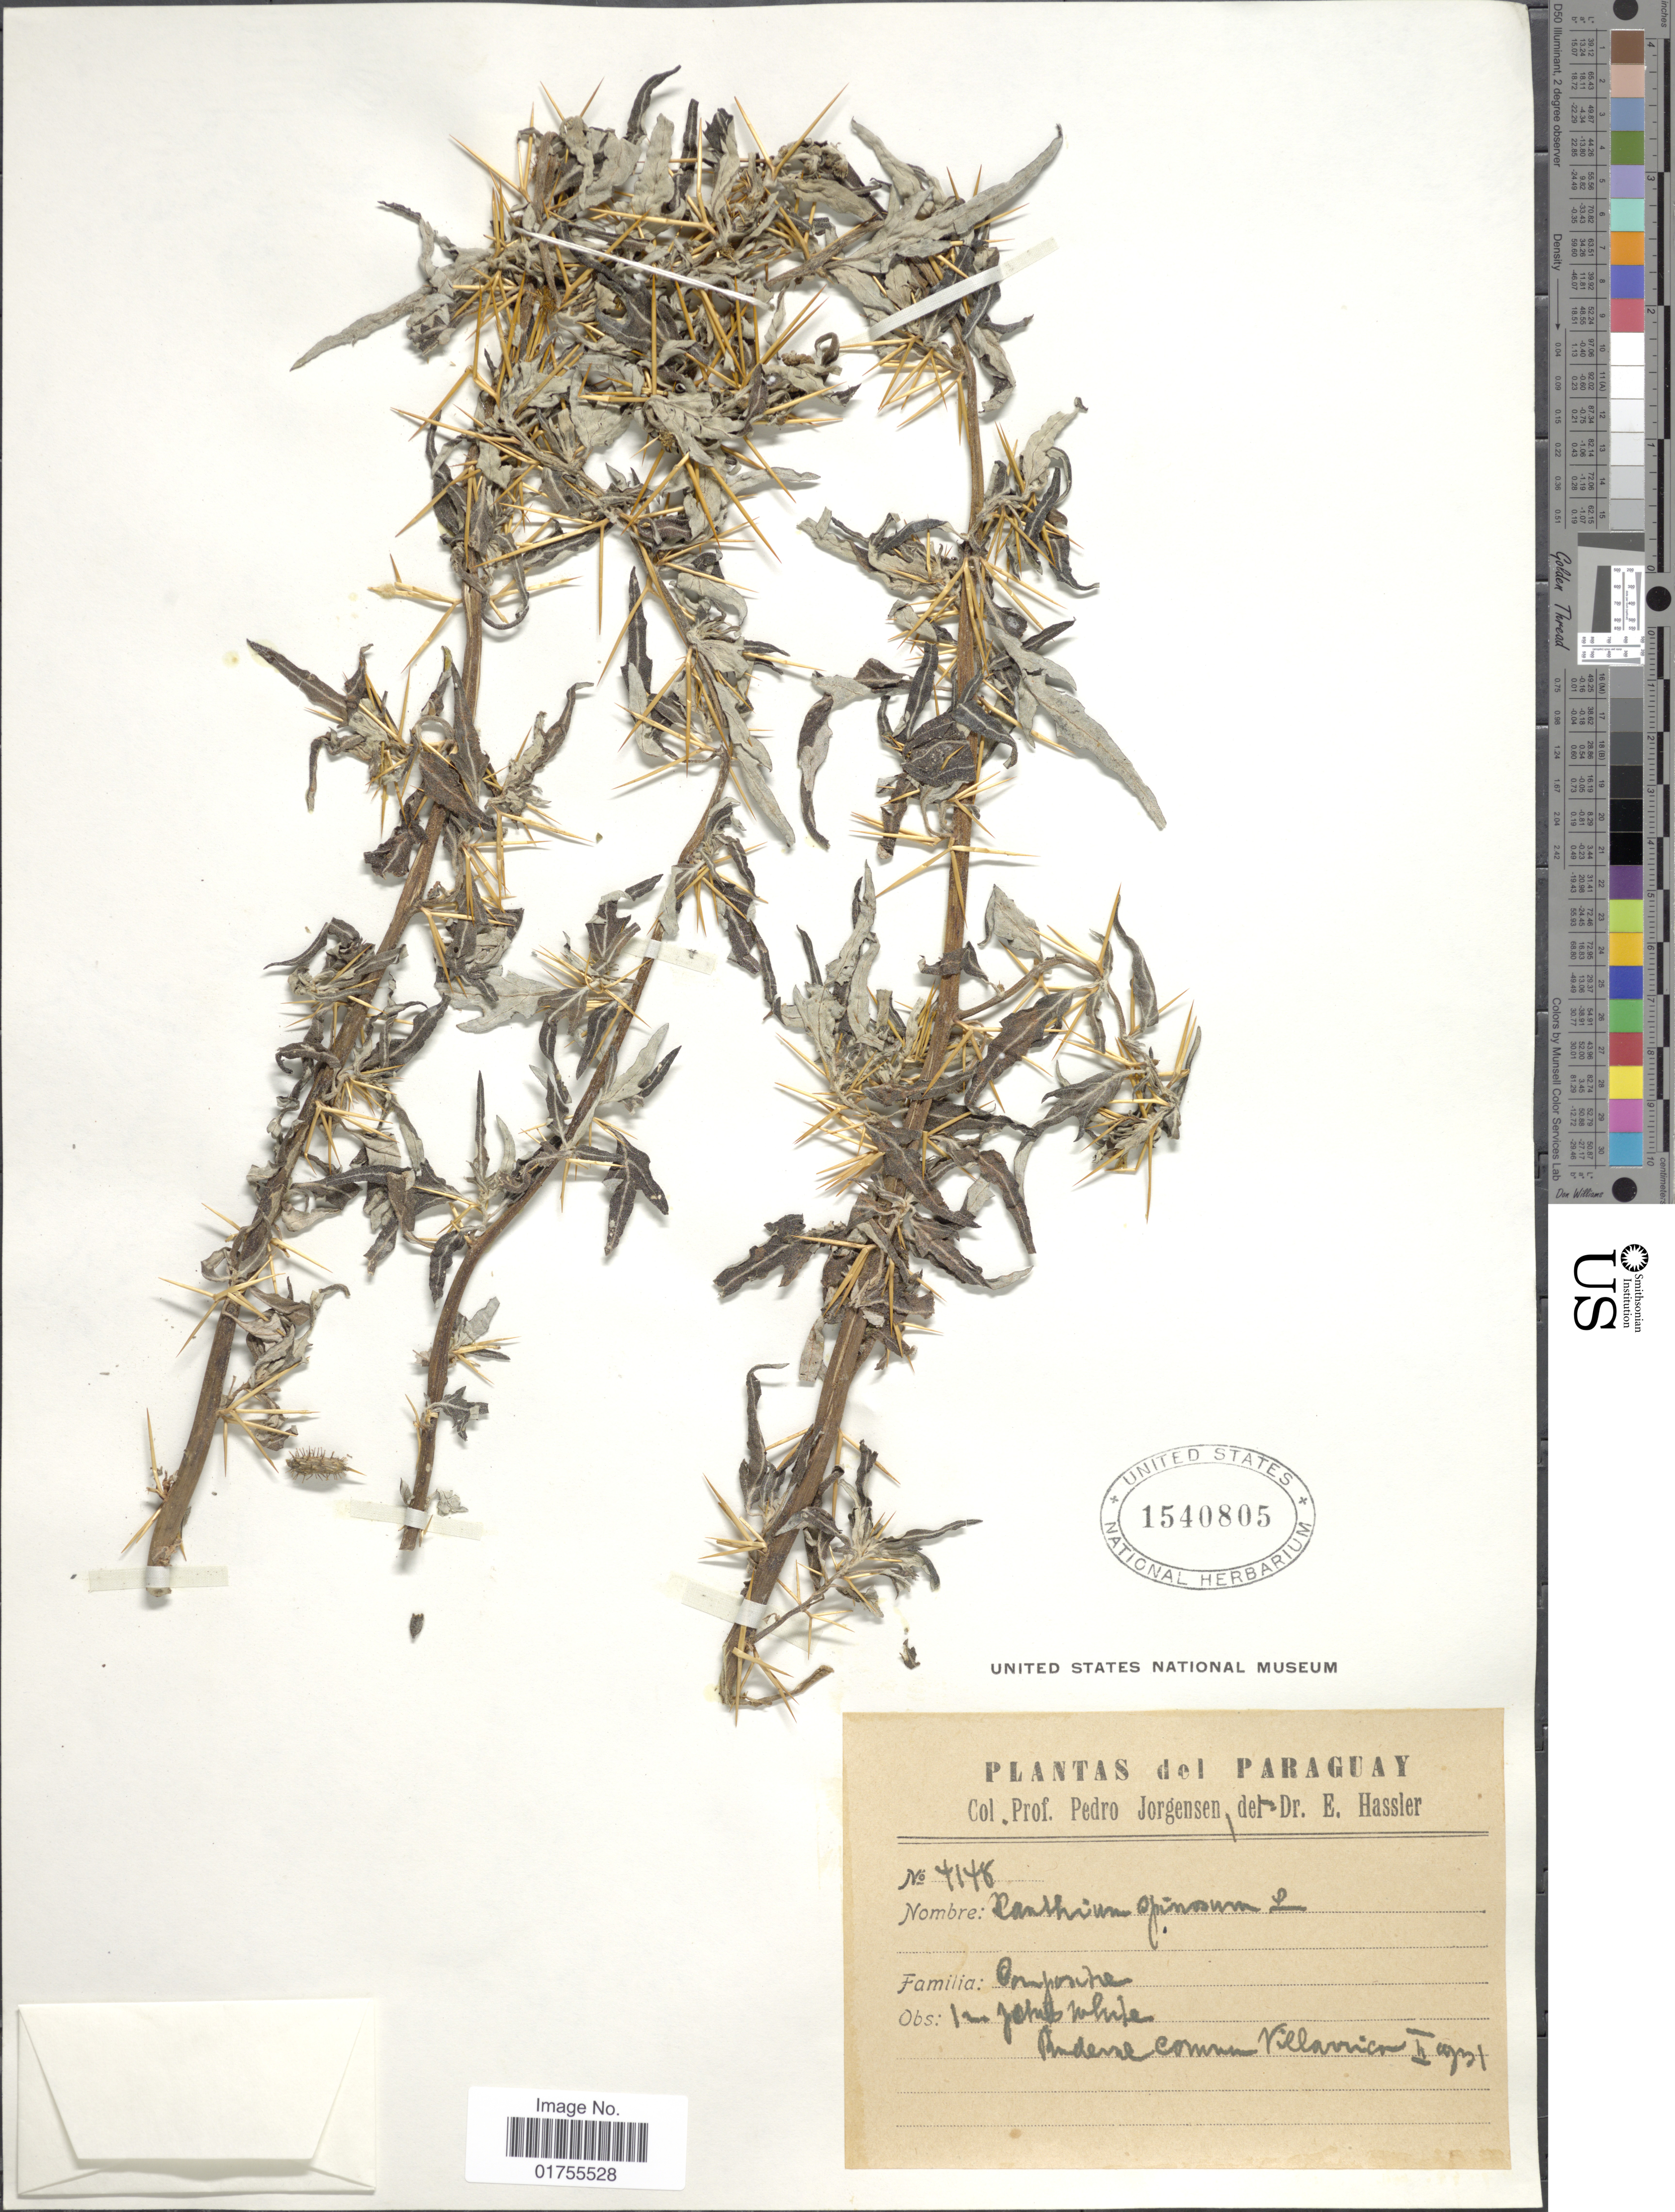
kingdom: Plantae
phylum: Tracheophyta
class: Magnoliopsida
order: Asterales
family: Asteraceae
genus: Xanthium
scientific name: Xanthium spinosum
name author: L.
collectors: P. Jörgensen & E. Hassler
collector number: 4148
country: Paraguay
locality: Villarrica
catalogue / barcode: US 1540805